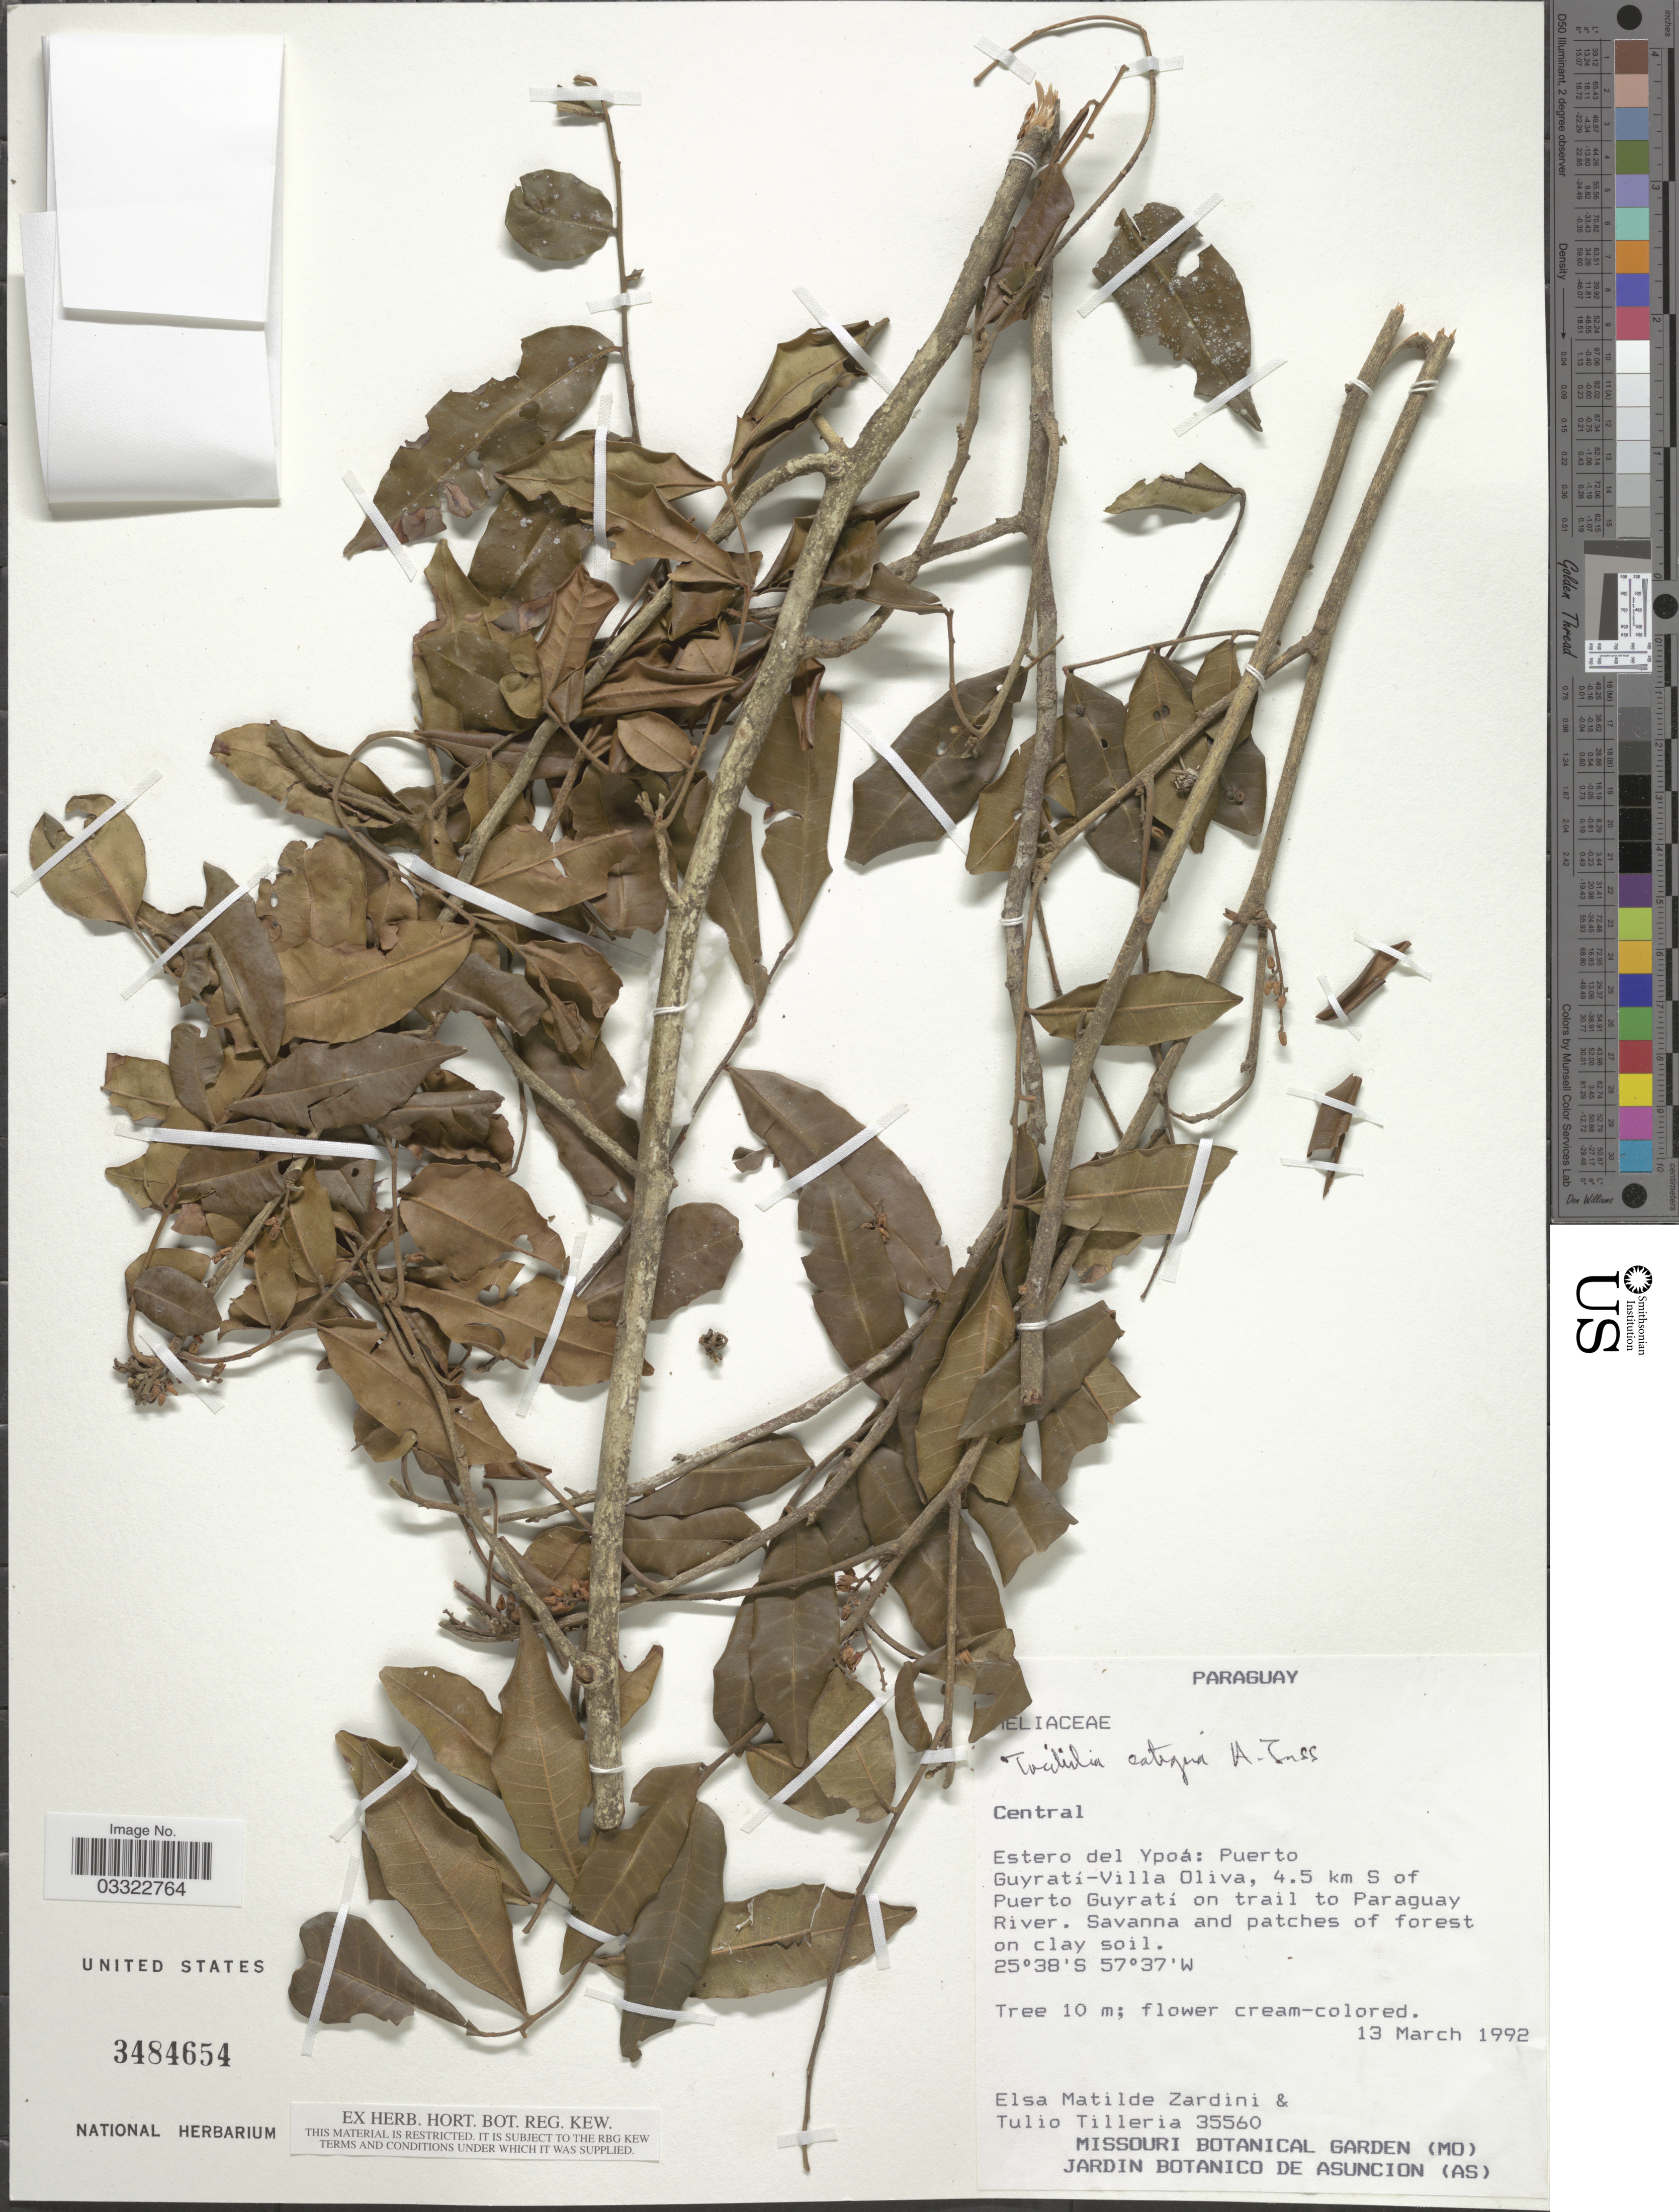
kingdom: Plantae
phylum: Tracheophyta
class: Magnoliopsida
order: Sapindales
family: Meliaceae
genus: Trichilia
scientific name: Trichilia catigua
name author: A. Juss.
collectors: E. M. Zardini & T. Tilleria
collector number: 35560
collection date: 1992-03-13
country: Paraguay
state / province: Central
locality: Estero del Ypoá: Puerto Guyratí-Villa Oliva, 4.5 km S of Puerto Guyratí on trail to Paraguay River.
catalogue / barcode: US 3484654